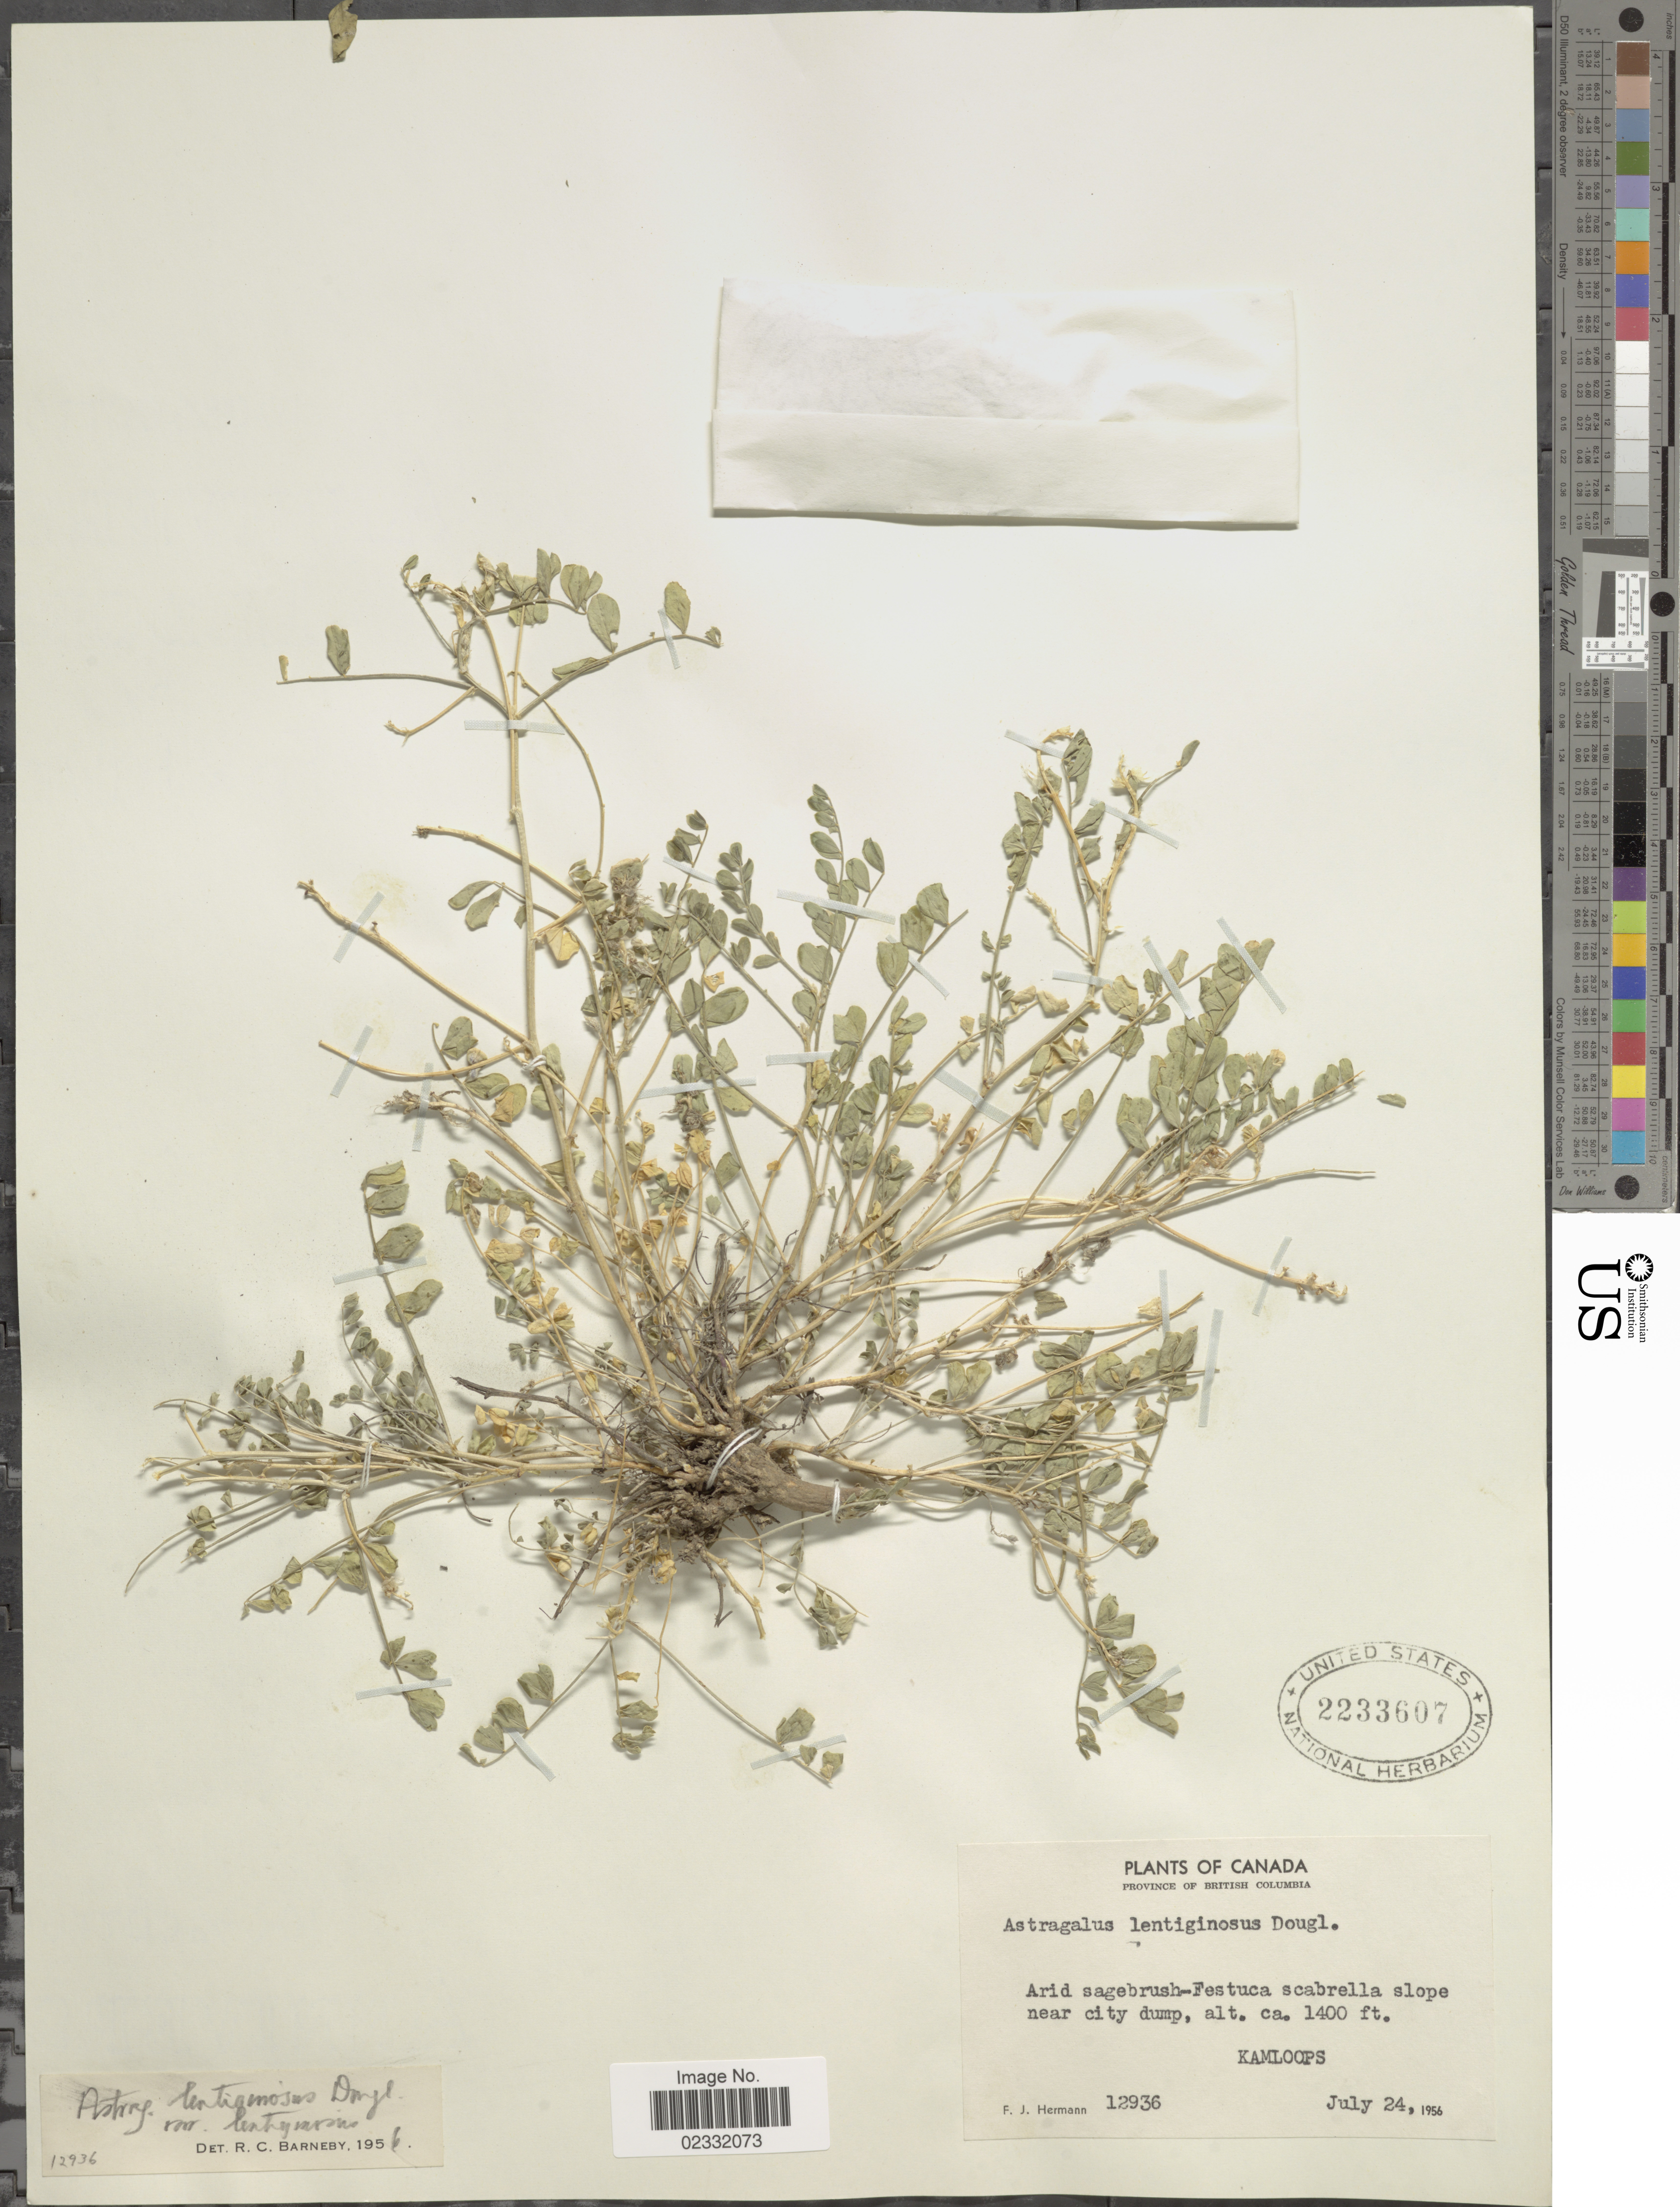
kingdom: Plantae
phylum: Tracheophyta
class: Magnoliopsida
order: Fabales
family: Fabaceae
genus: Astragalus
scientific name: Astragalus lentiginosus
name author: Douglas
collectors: F. J. Hermann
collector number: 12936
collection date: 1956-07-24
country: Canada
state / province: British Columbia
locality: Arid sagebrush-Festuca scabrella slope near city dump, Kamloops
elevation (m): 427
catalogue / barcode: US 2233607